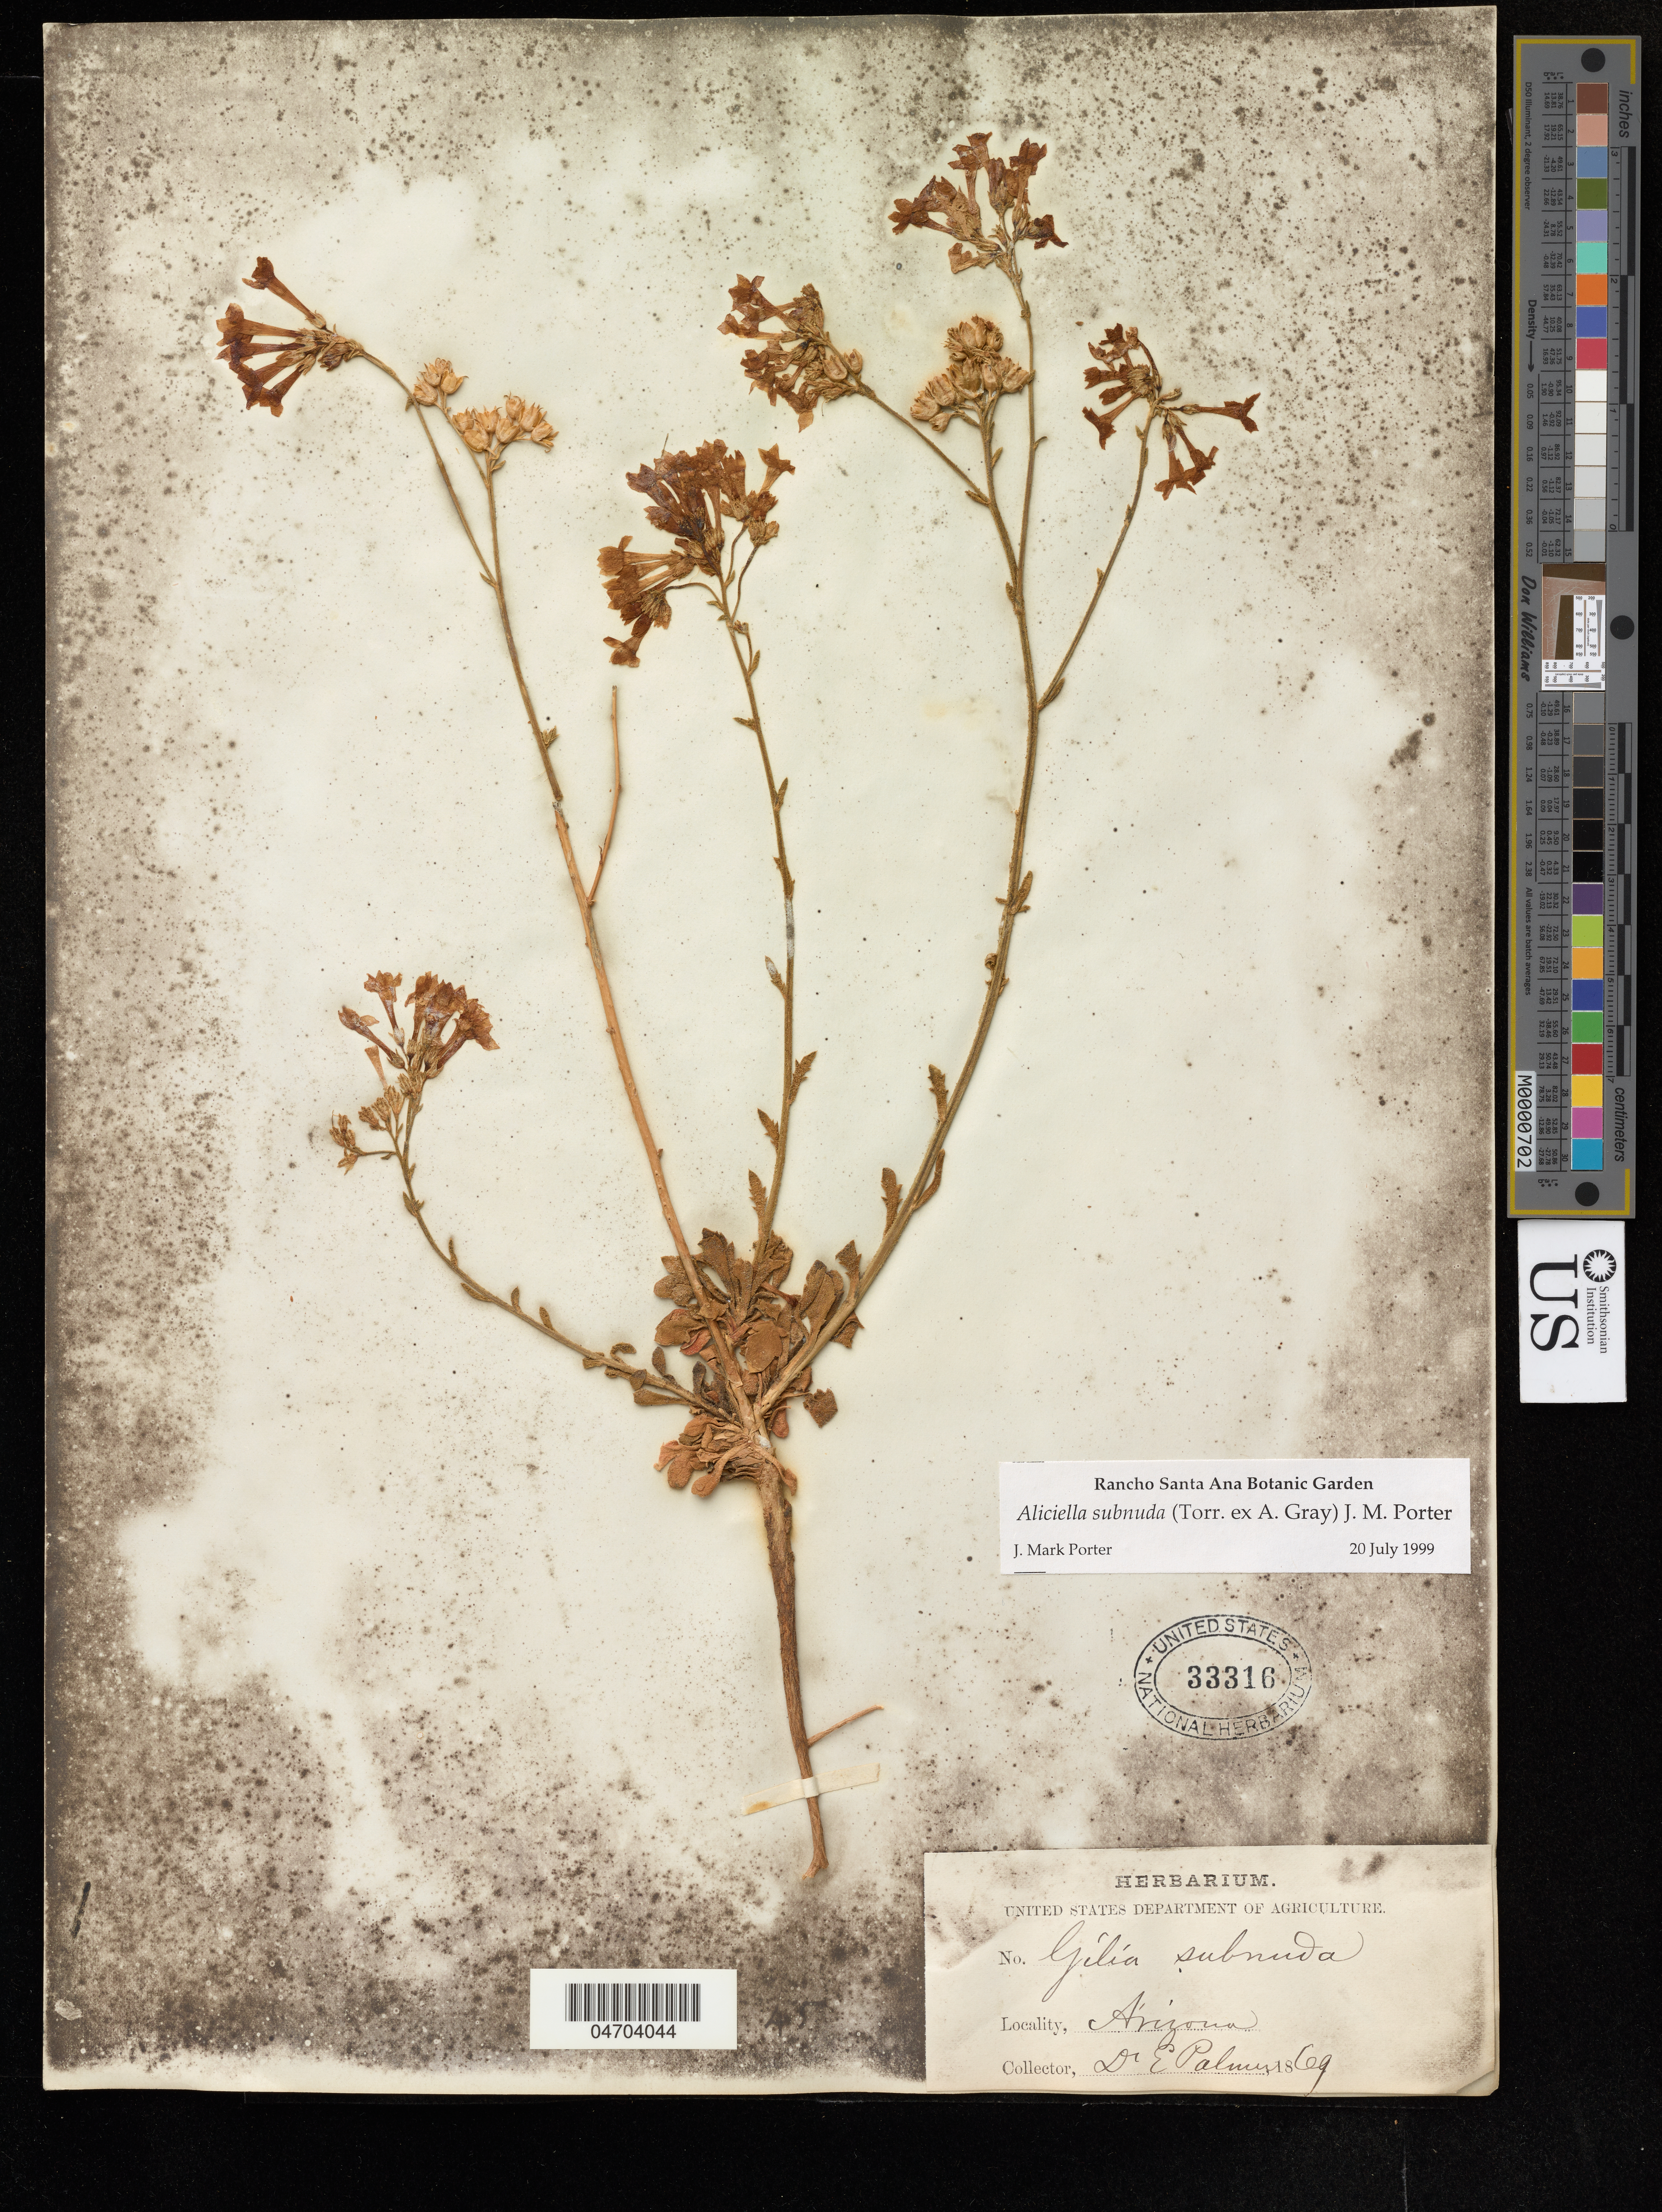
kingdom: Plantae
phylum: Tracheophyta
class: Magnoliopsida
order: Ericales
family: Polemoniaceae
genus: Aliciella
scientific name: Aliciella subnuda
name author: (Torr. ex A. Gray) J.M. Porter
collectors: E. J. Palmer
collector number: n.s.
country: United States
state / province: Arizona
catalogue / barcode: US 33316